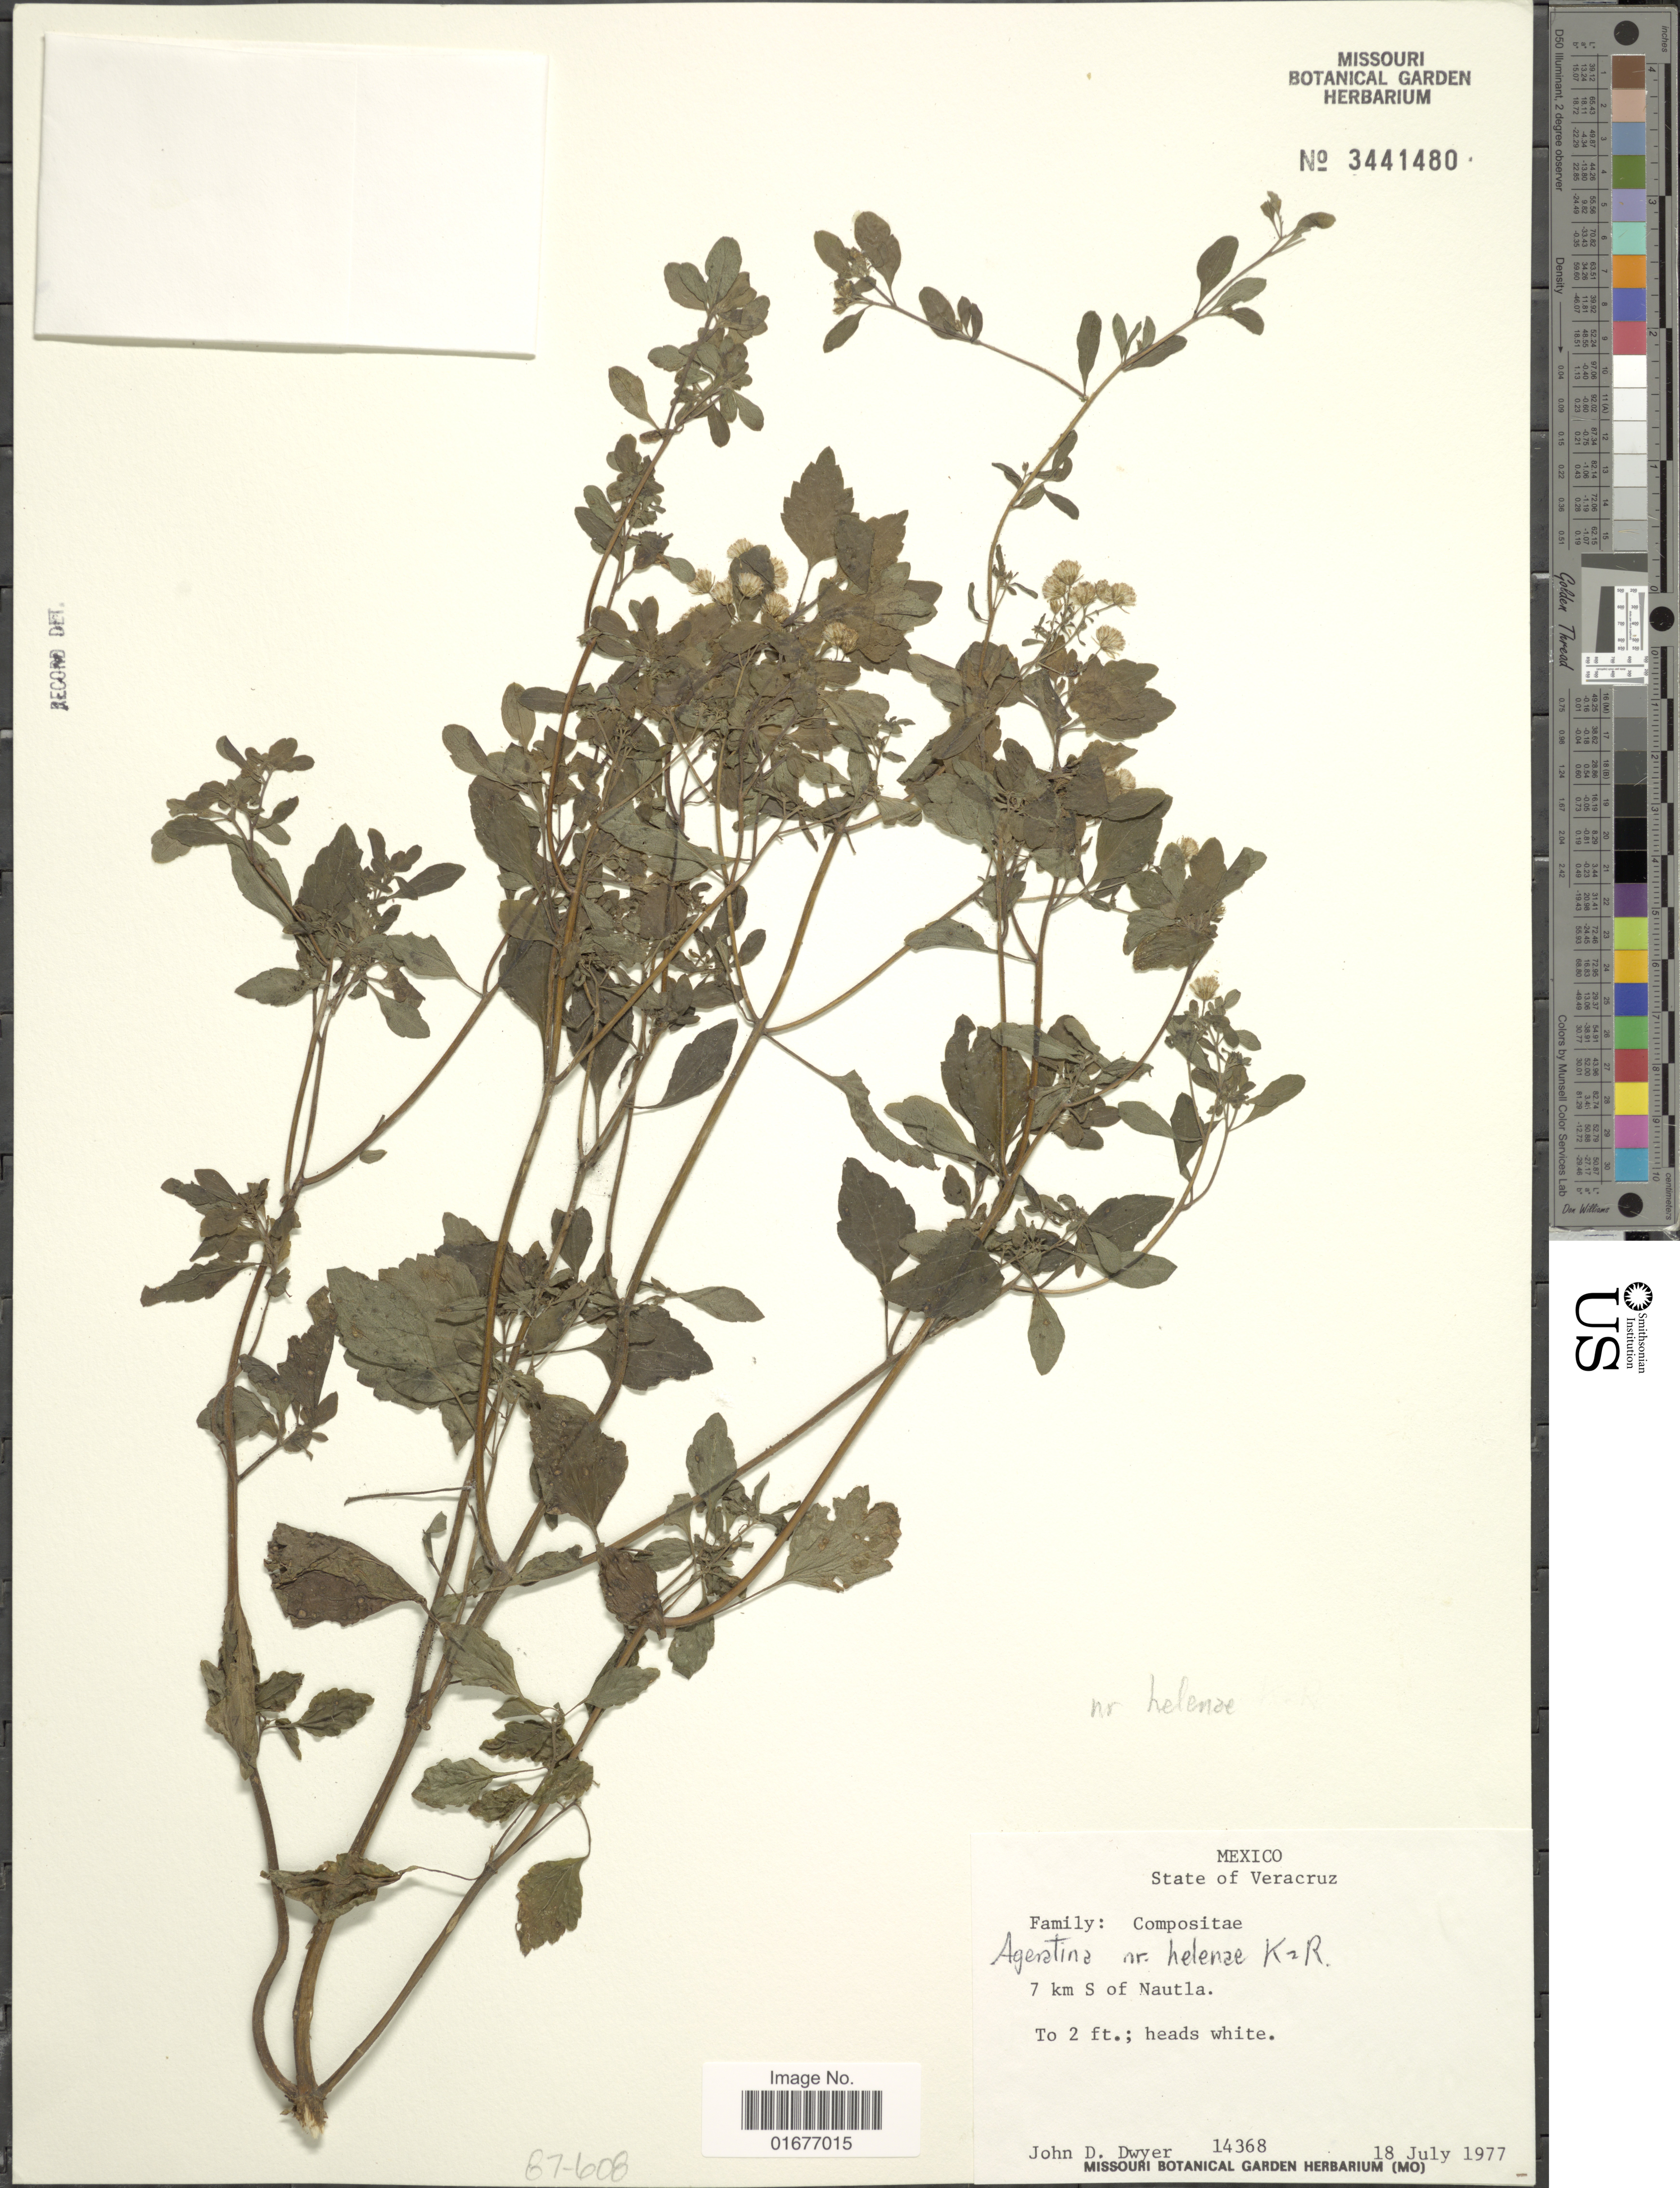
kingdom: Plantae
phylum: Tracheophyta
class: Magnoliopsida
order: Asterales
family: Asteraceae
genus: Ageratina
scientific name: Ageratina sp.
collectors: J. D. Dwyer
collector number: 14367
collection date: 1977-07-18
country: Mexico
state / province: Veracruz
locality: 7 km S of Nautla, to 2 ft.; heads white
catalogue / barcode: US 3441480